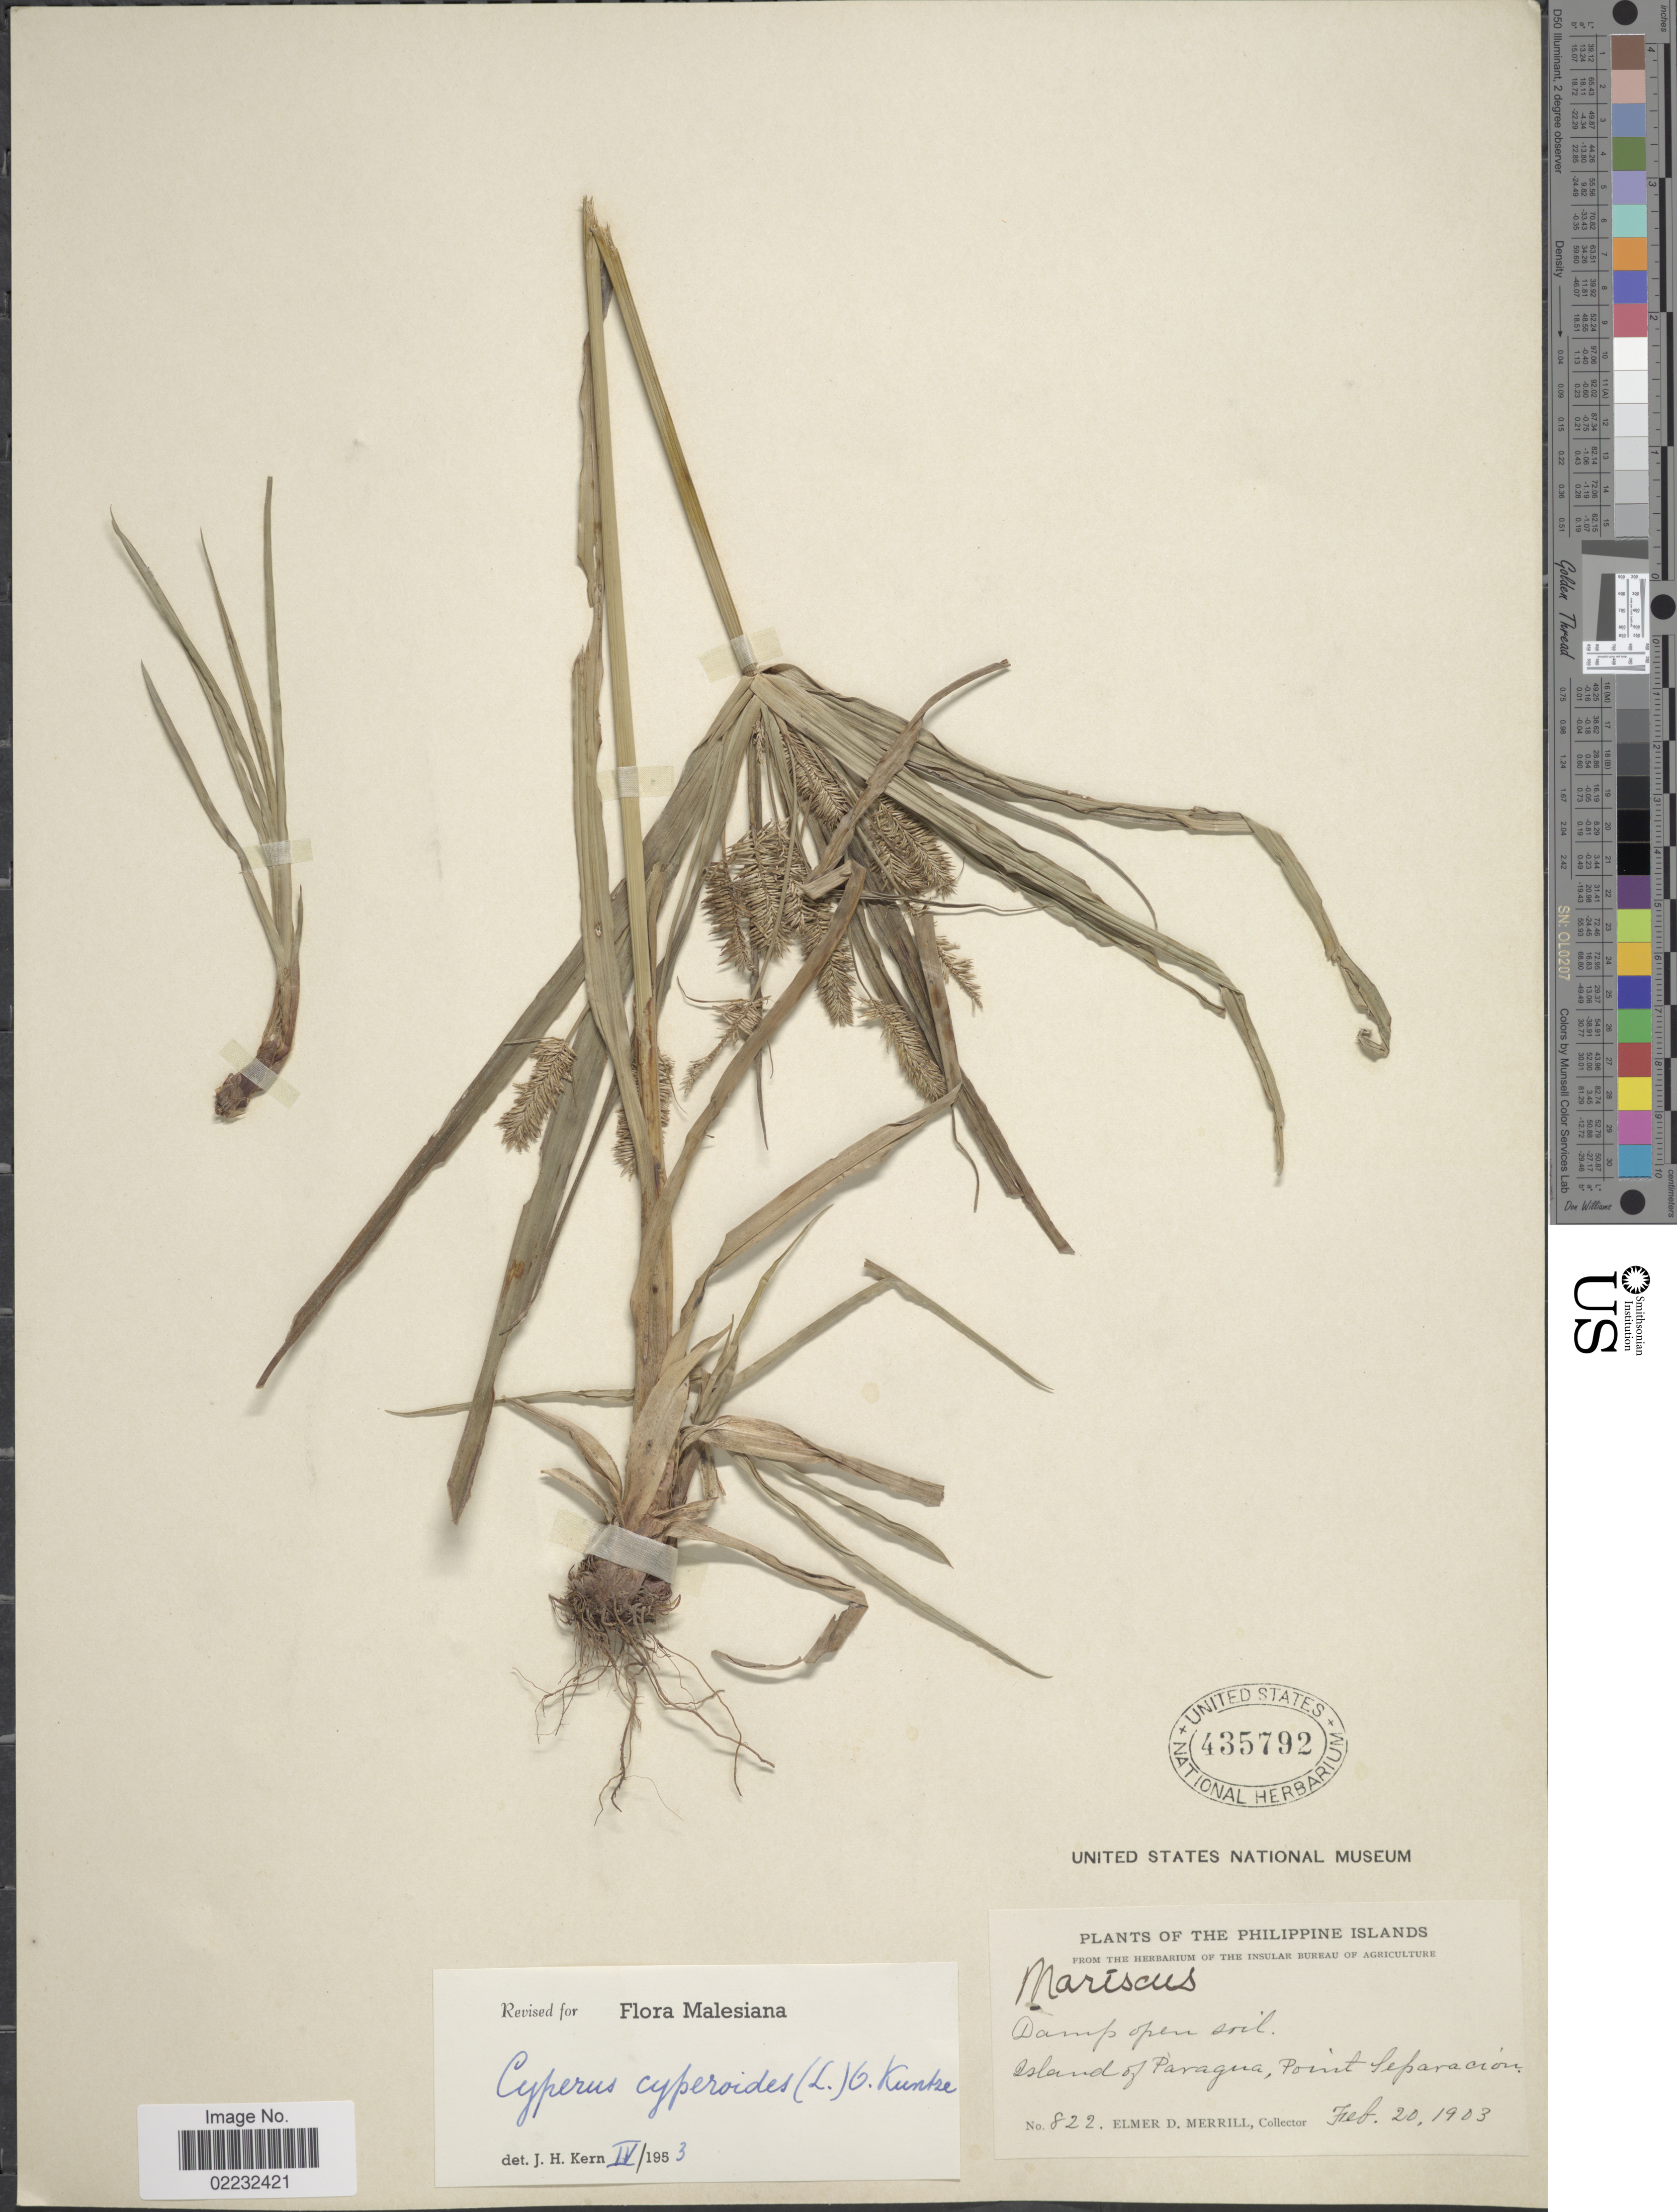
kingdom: Plantae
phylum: Tracheophyta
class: Liliopsida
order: Poales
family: Cyperaceae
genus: Cyperus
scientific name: Cyperus cyperoides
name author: (L.) Kuntze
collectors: E. D. Merrill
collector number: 822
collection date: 1903-02-20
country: Philippines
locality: Island of Paragua, Point Separacion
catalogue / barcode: US 435792